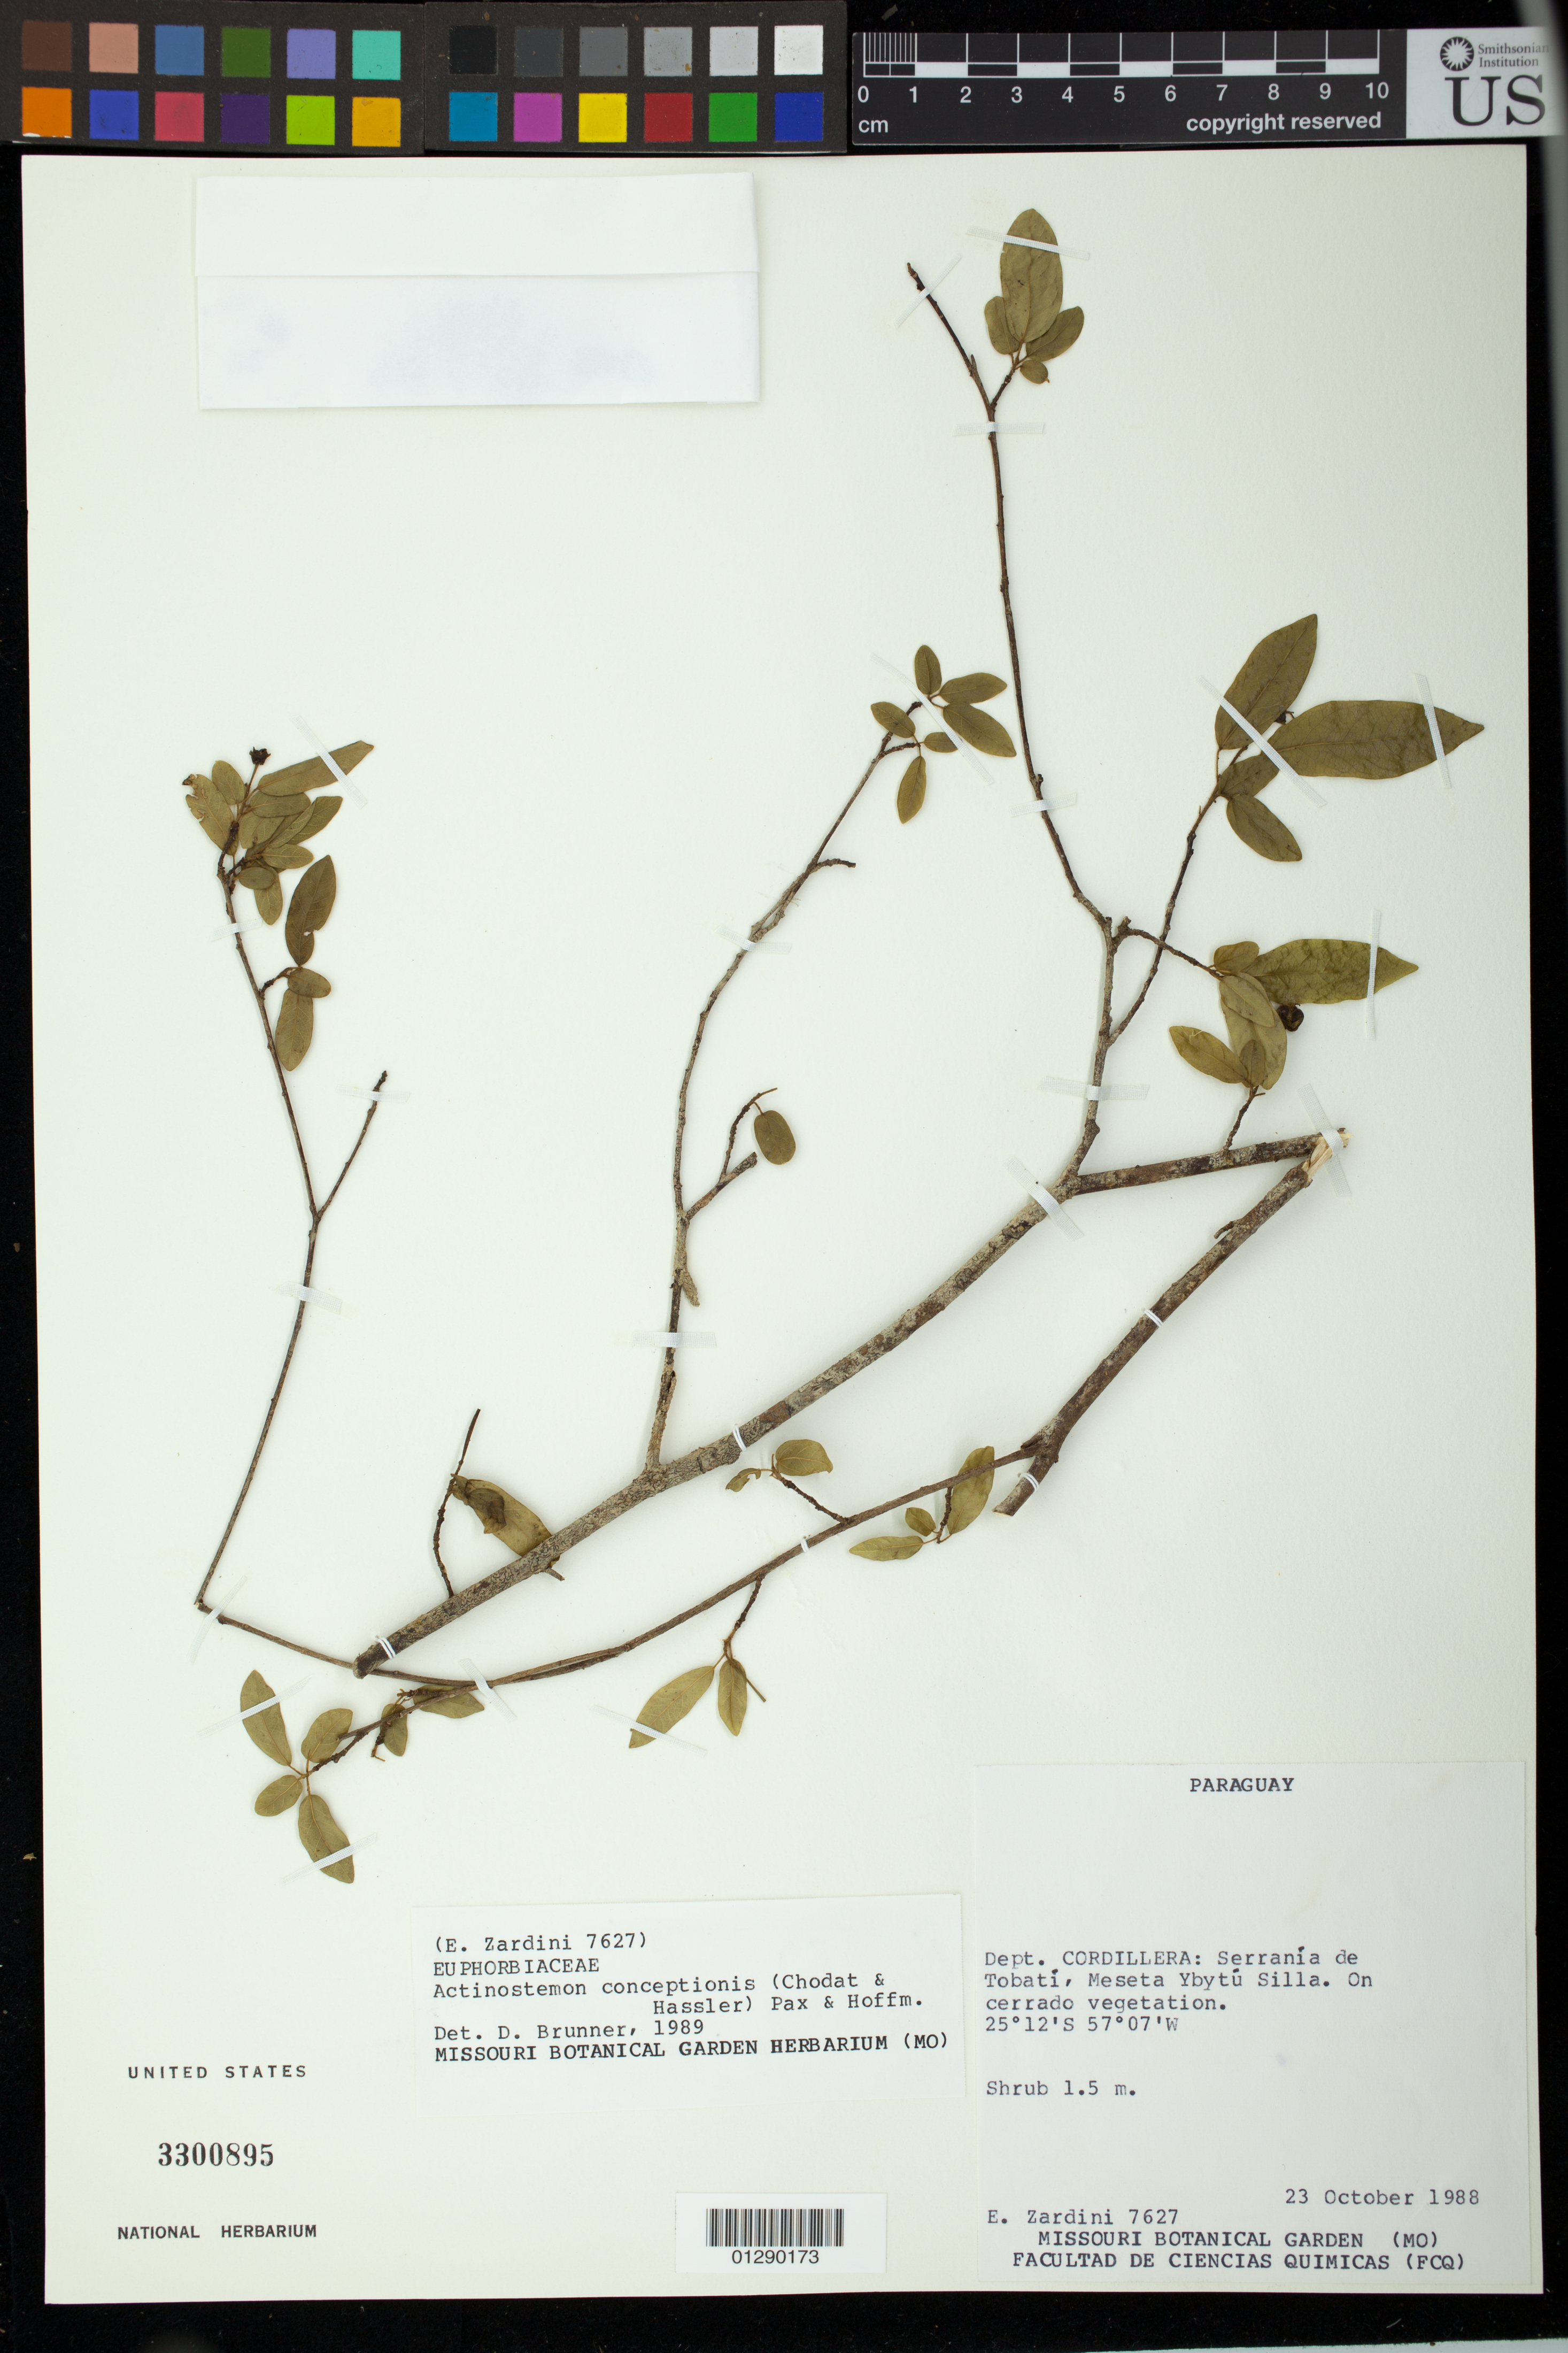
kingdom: Plantae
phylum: Tracheophyta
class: Magnoliopsida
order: Malpighiales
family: Euphorbiaceae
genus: Actinostemon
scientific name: Actinostemon concepcionis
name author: (Chodat & Hassl.) Hochr.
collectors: E. M. Zardini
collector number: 7627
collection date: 1988-10-23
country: Paraguay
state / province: Cordillera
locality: Serrania de Tobati, Meseta Ybytu Silla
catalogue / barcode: US 3300895